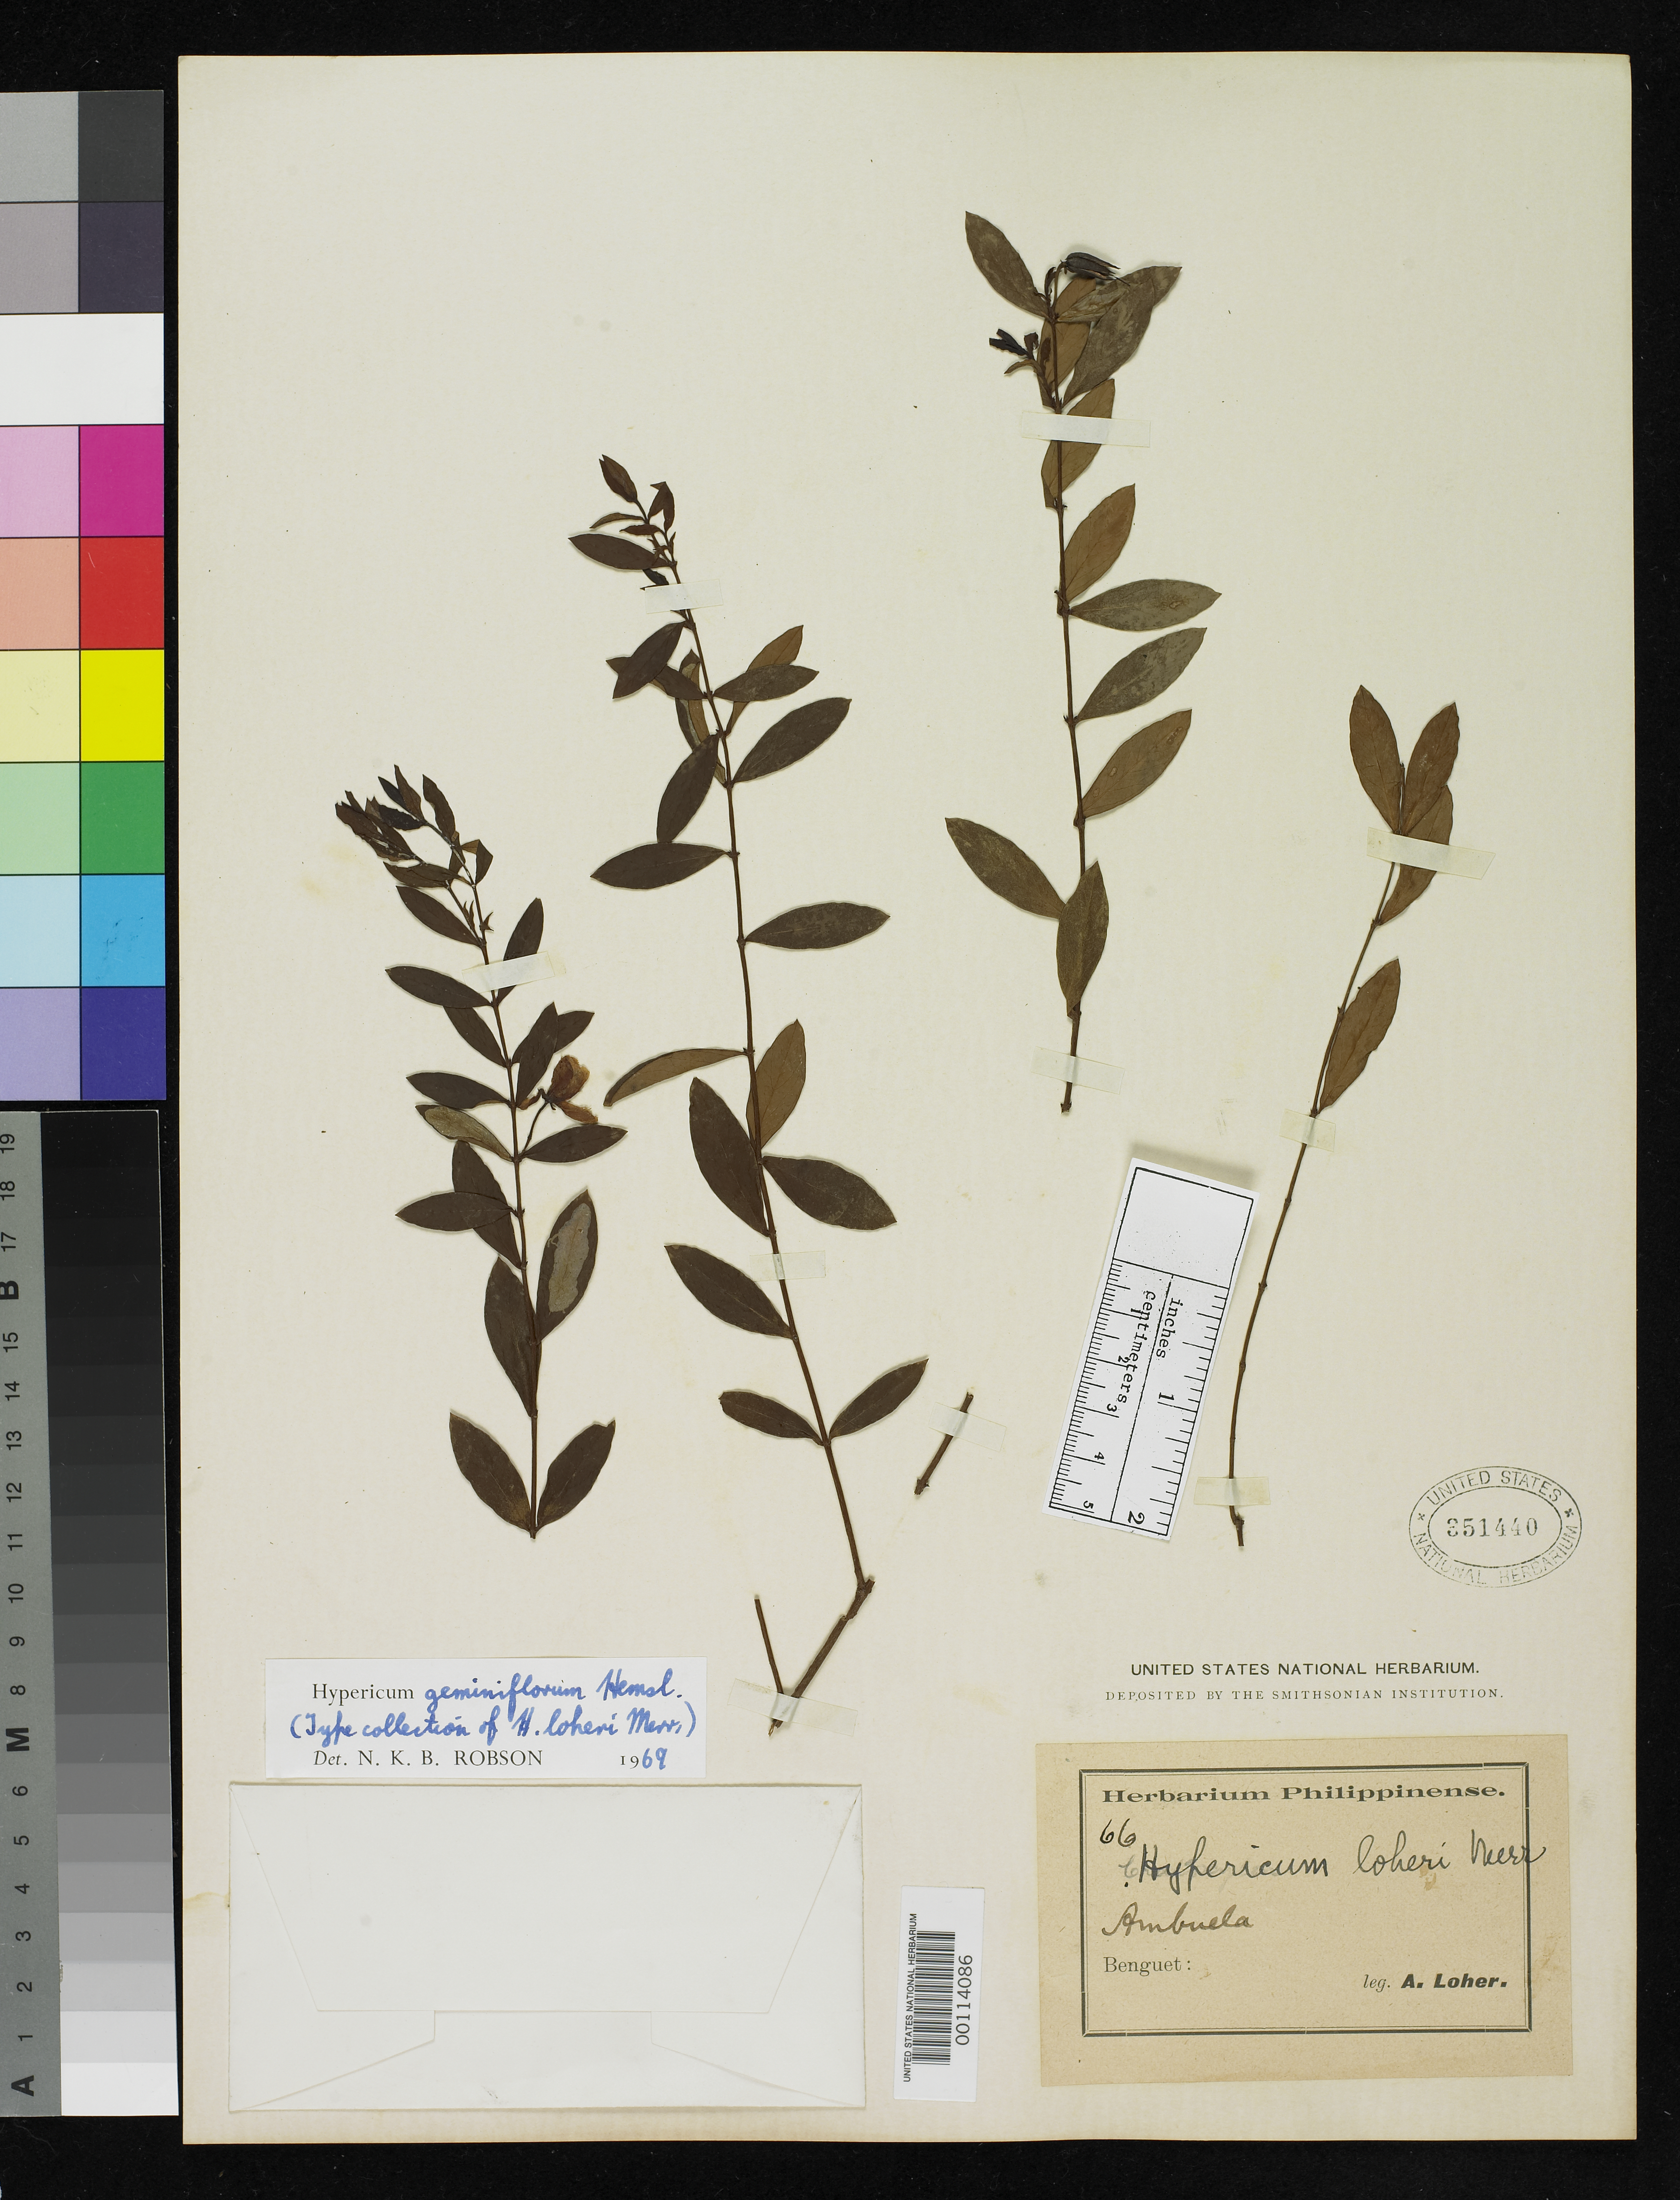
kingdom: Plantae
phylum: Tracheophyta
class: Magnoliopsida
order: Malpighiales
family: Hypericaceae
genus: Hypericum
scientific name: Hypericum loheri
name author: Merr.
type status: Syntype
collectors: A. Loher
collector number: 66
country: Philippines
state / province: Cordillera (Administrative Region)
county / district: Benguet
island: Luzon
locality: Ambuklao.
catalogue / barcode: US 351440